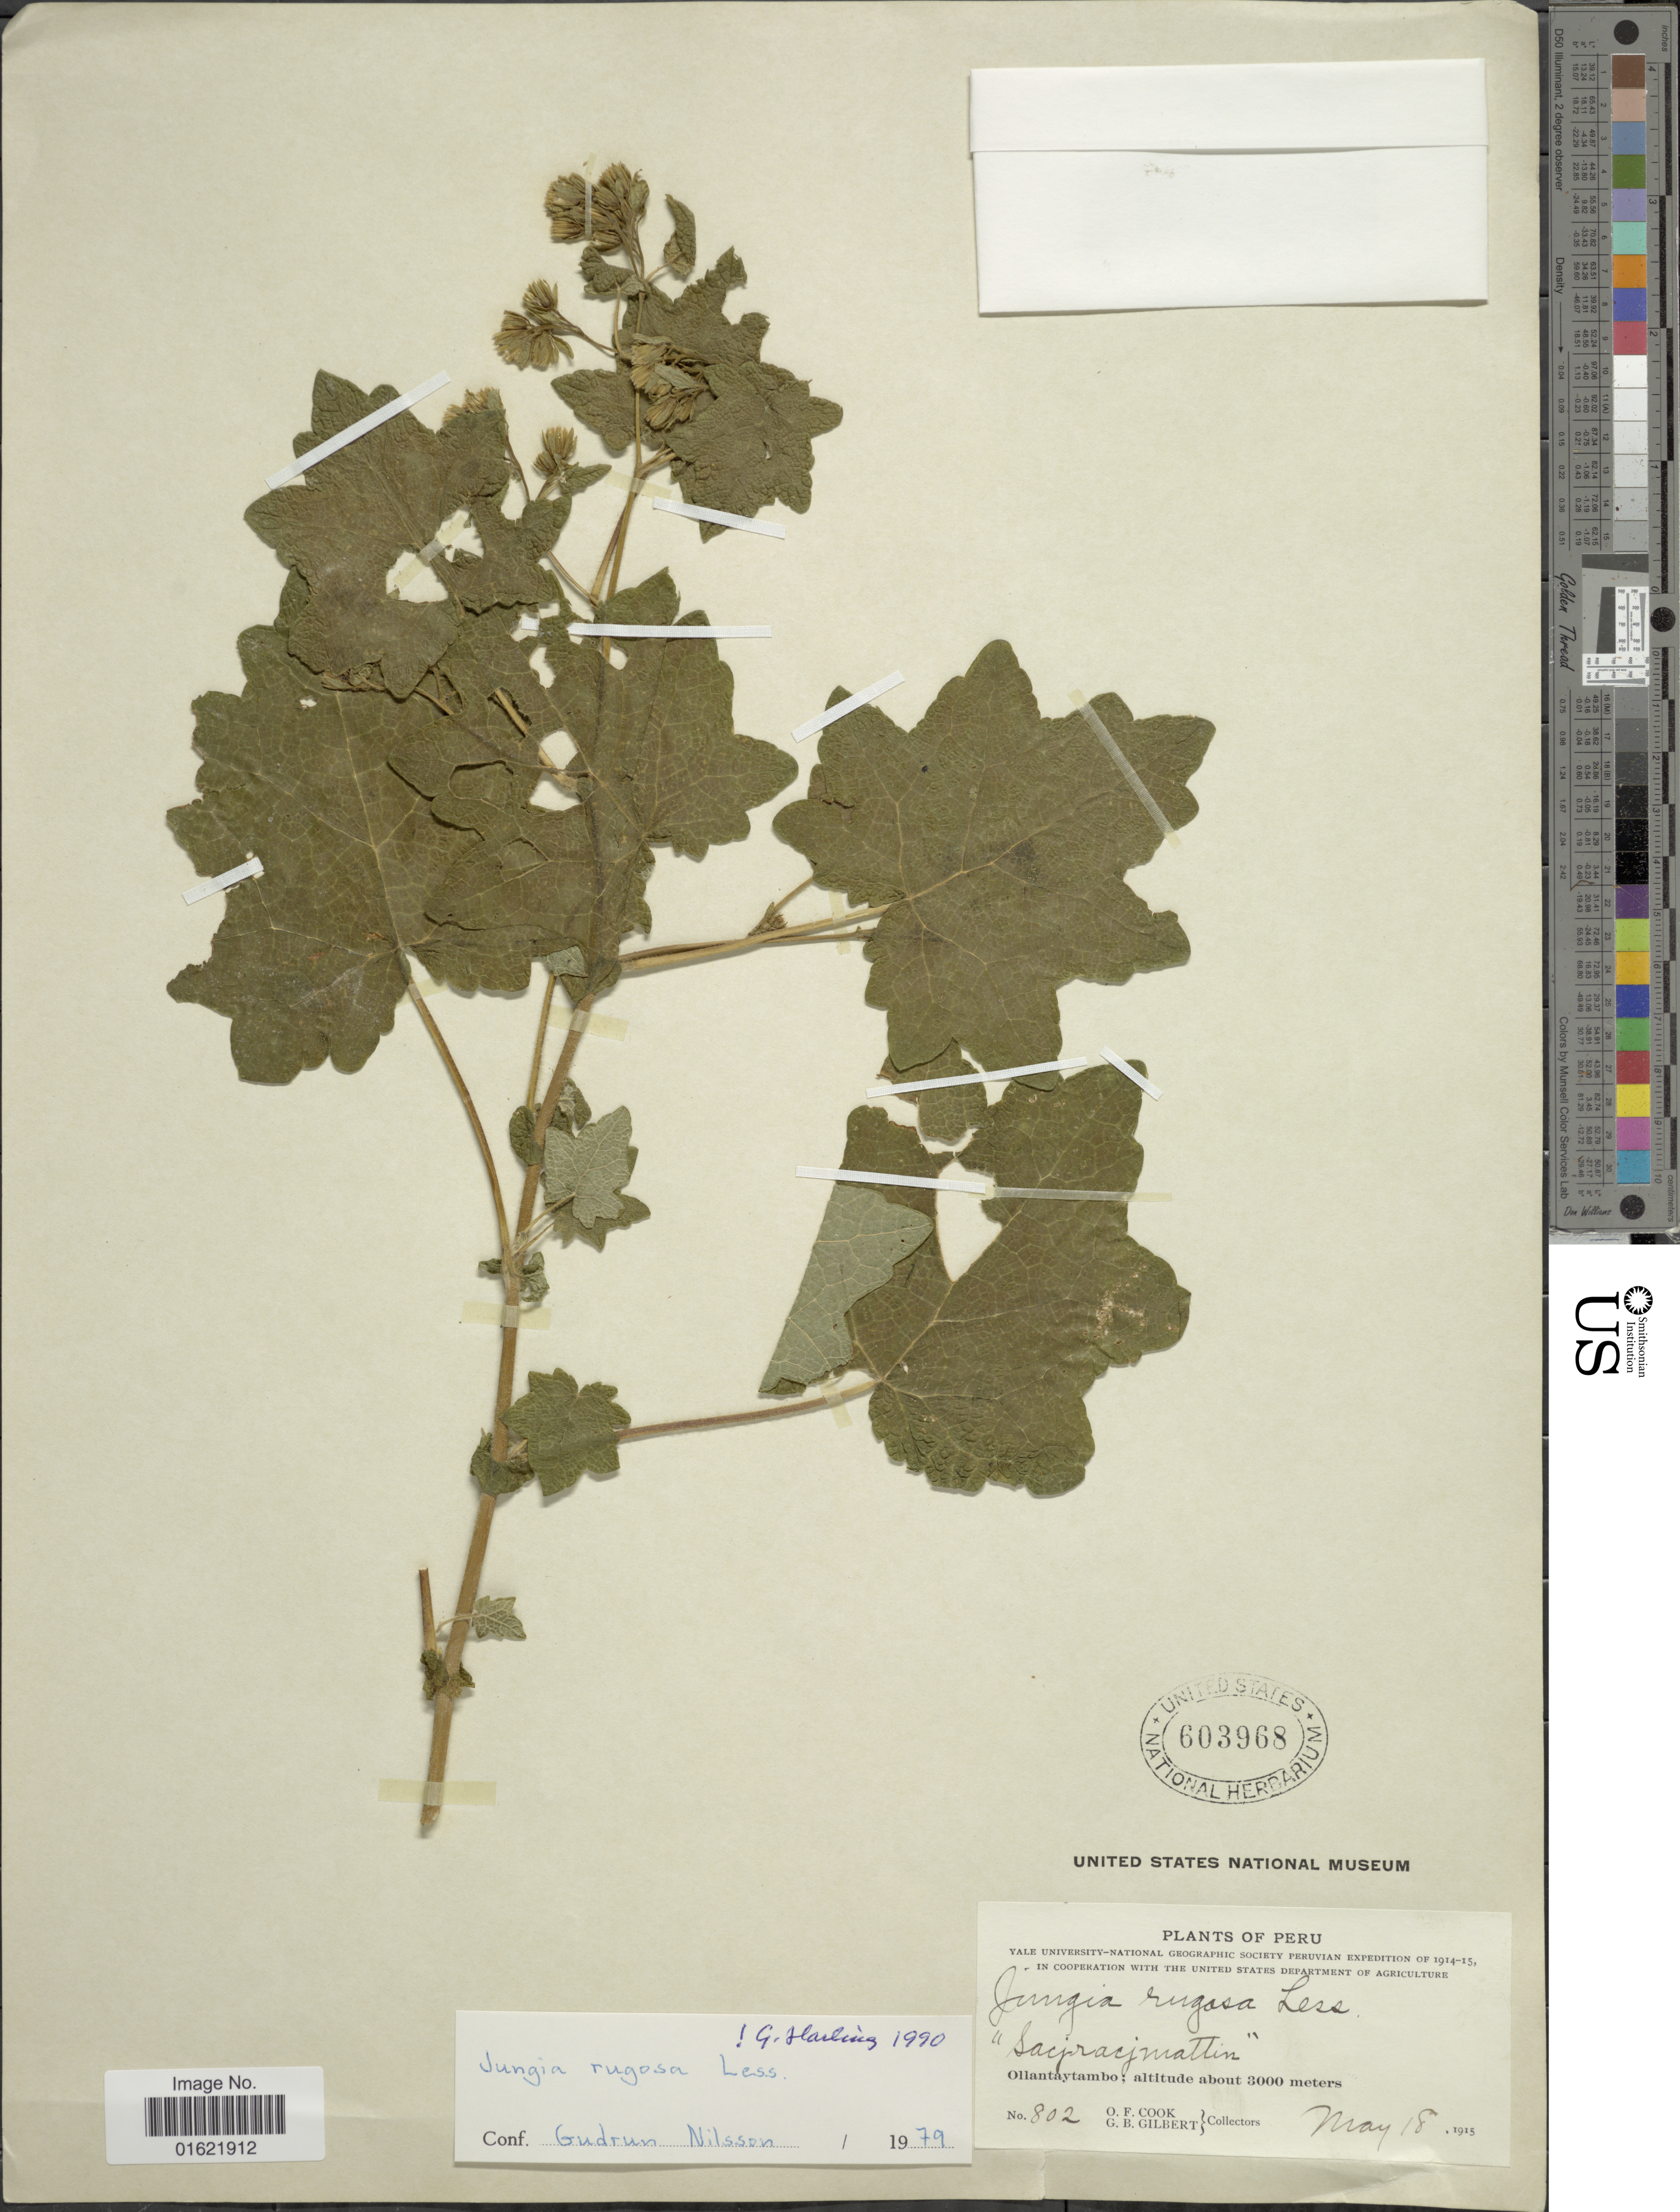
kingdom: Plantae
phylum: Tracheophyta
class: Magnoliopsida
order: Asterales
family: Asteraceae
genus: Jungia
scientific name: Jungia rugosa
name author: Less.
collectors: O. F. Cook & G. B. Gilbert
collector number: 802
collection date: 1915-05-18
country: Peru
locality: Ollantaytambo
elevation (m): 3000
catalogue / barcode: US 606968